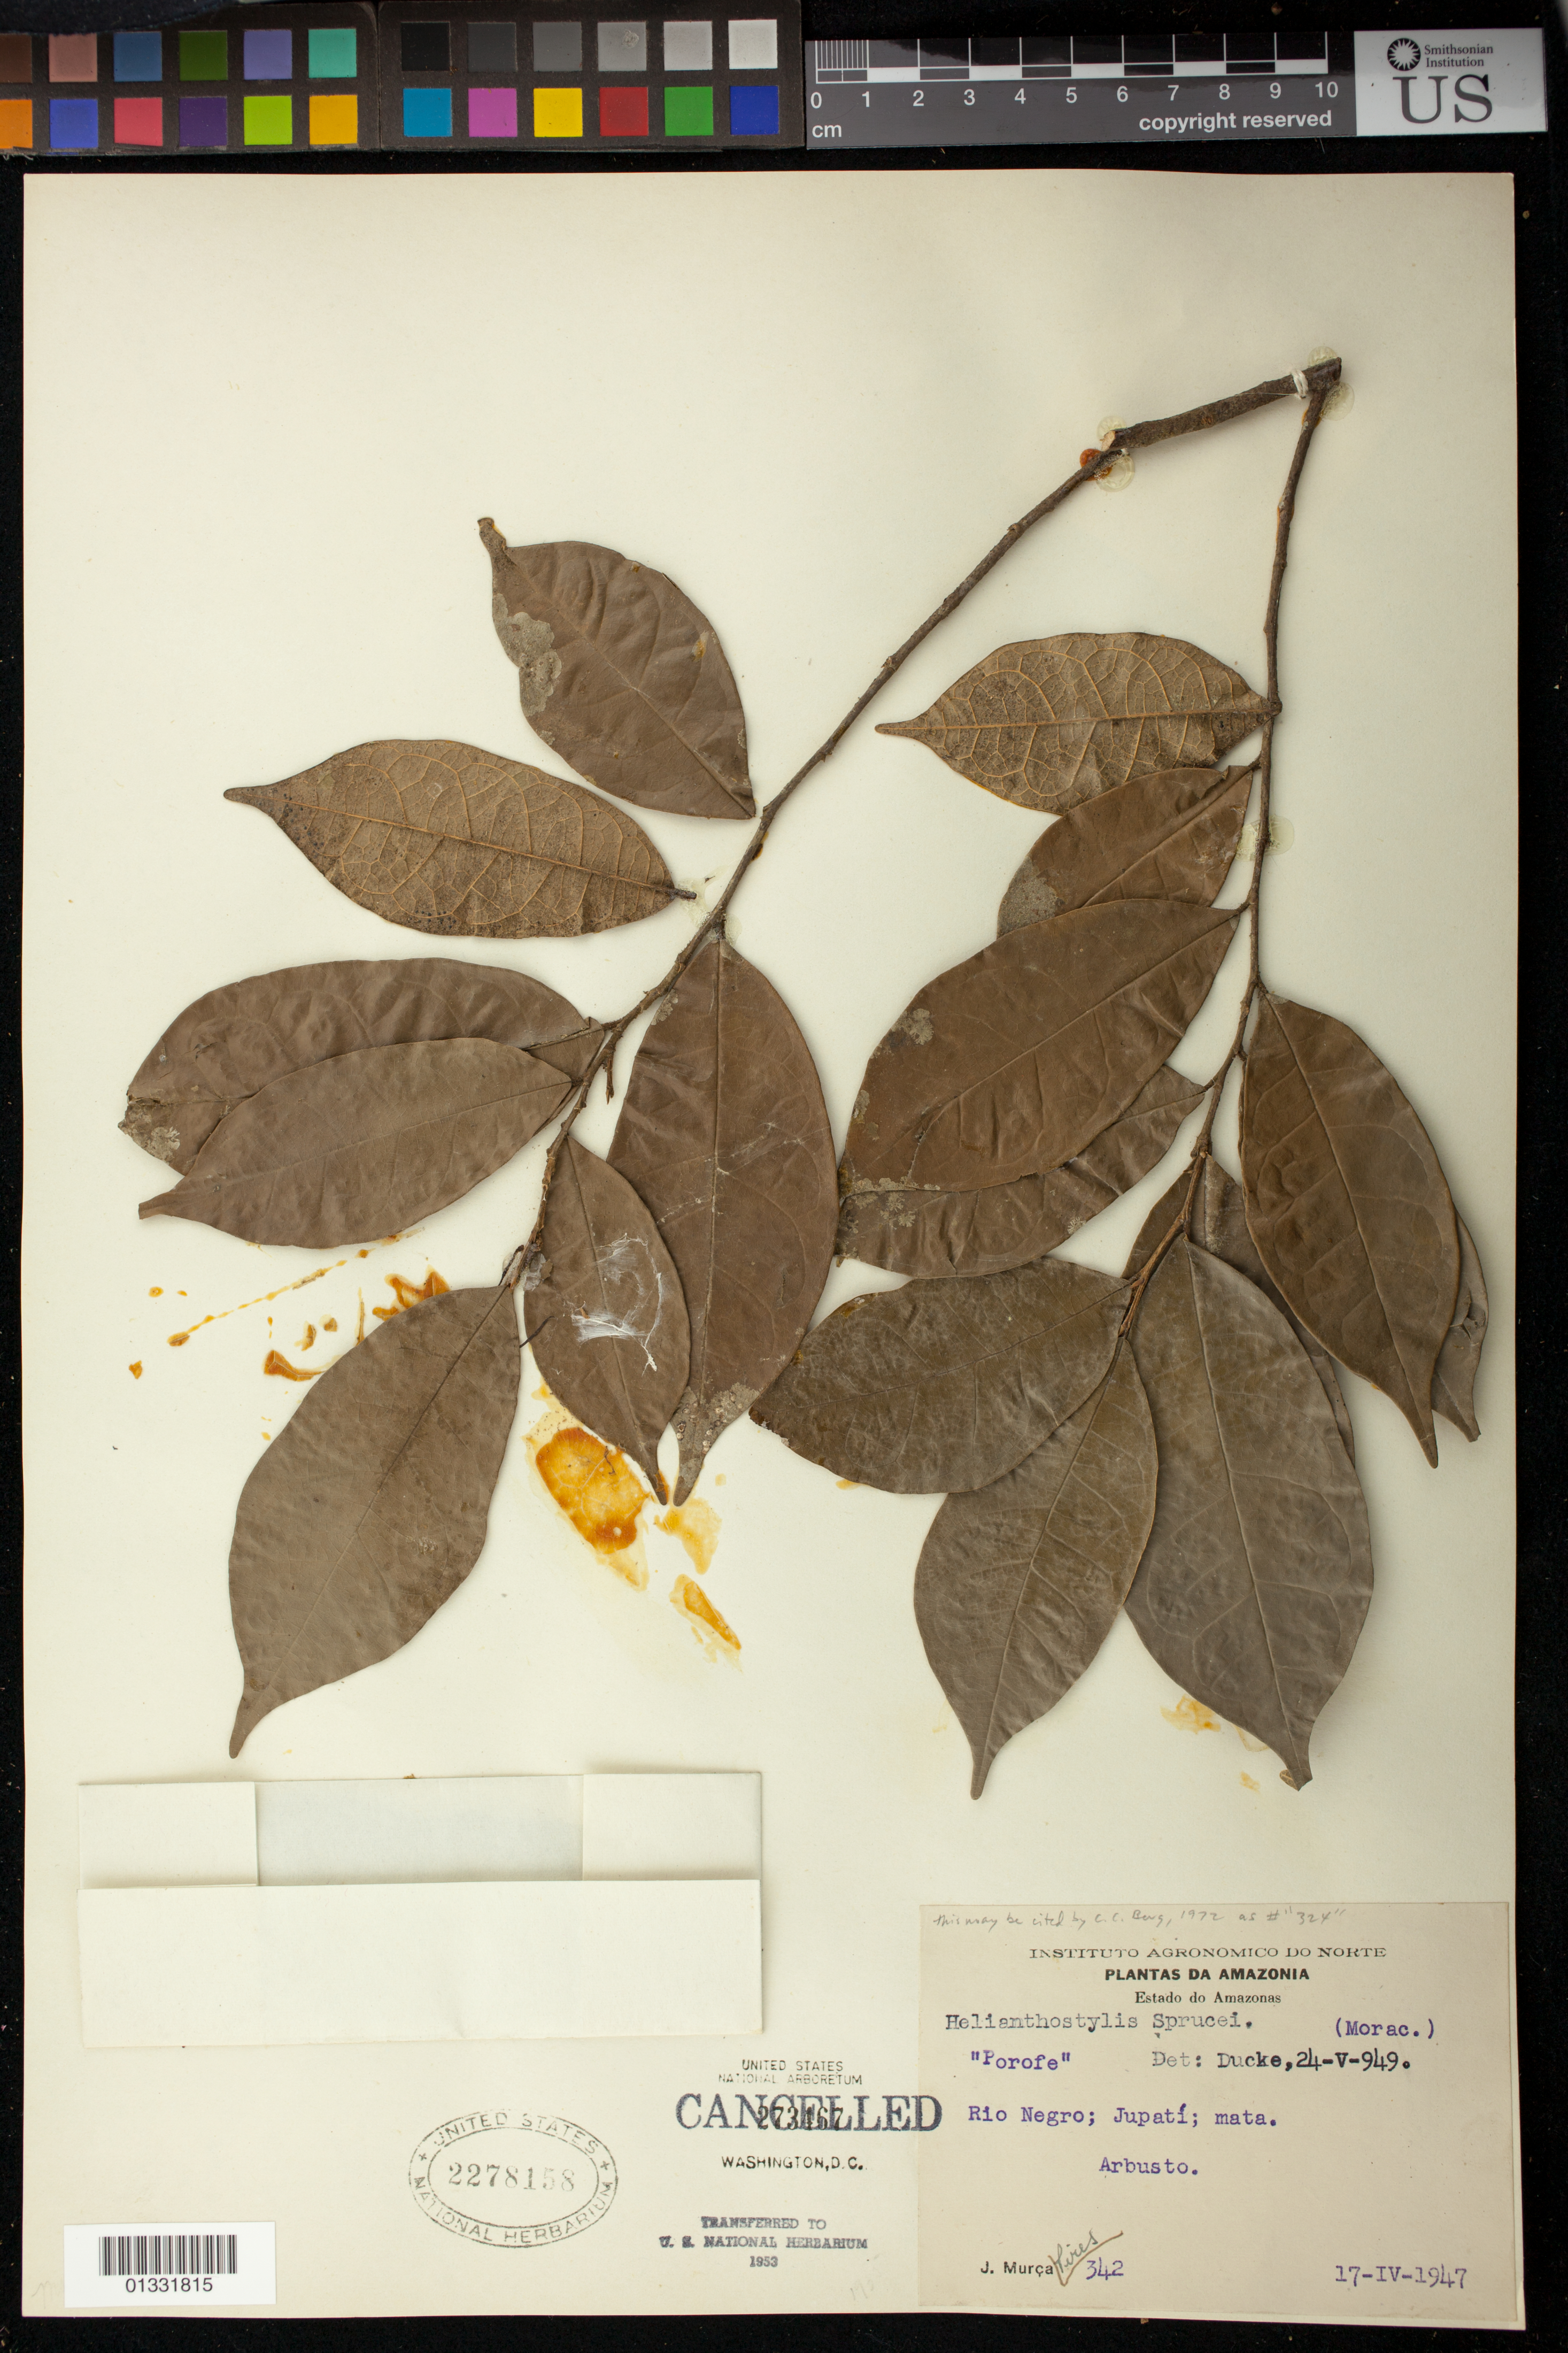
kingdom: Plantae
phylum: Tracheophyta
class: Magnoliopsida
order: Rosales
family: Moraceae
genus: Brosimum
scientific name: Brosimum sprucei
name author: (Baill.) E. M. Gardner & Zerega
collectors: J. M. Pires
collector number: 342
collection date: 1947-04-17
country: Brazil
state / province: Amazonas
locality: Rio Negro. Jupatí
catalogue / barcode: US 2278158